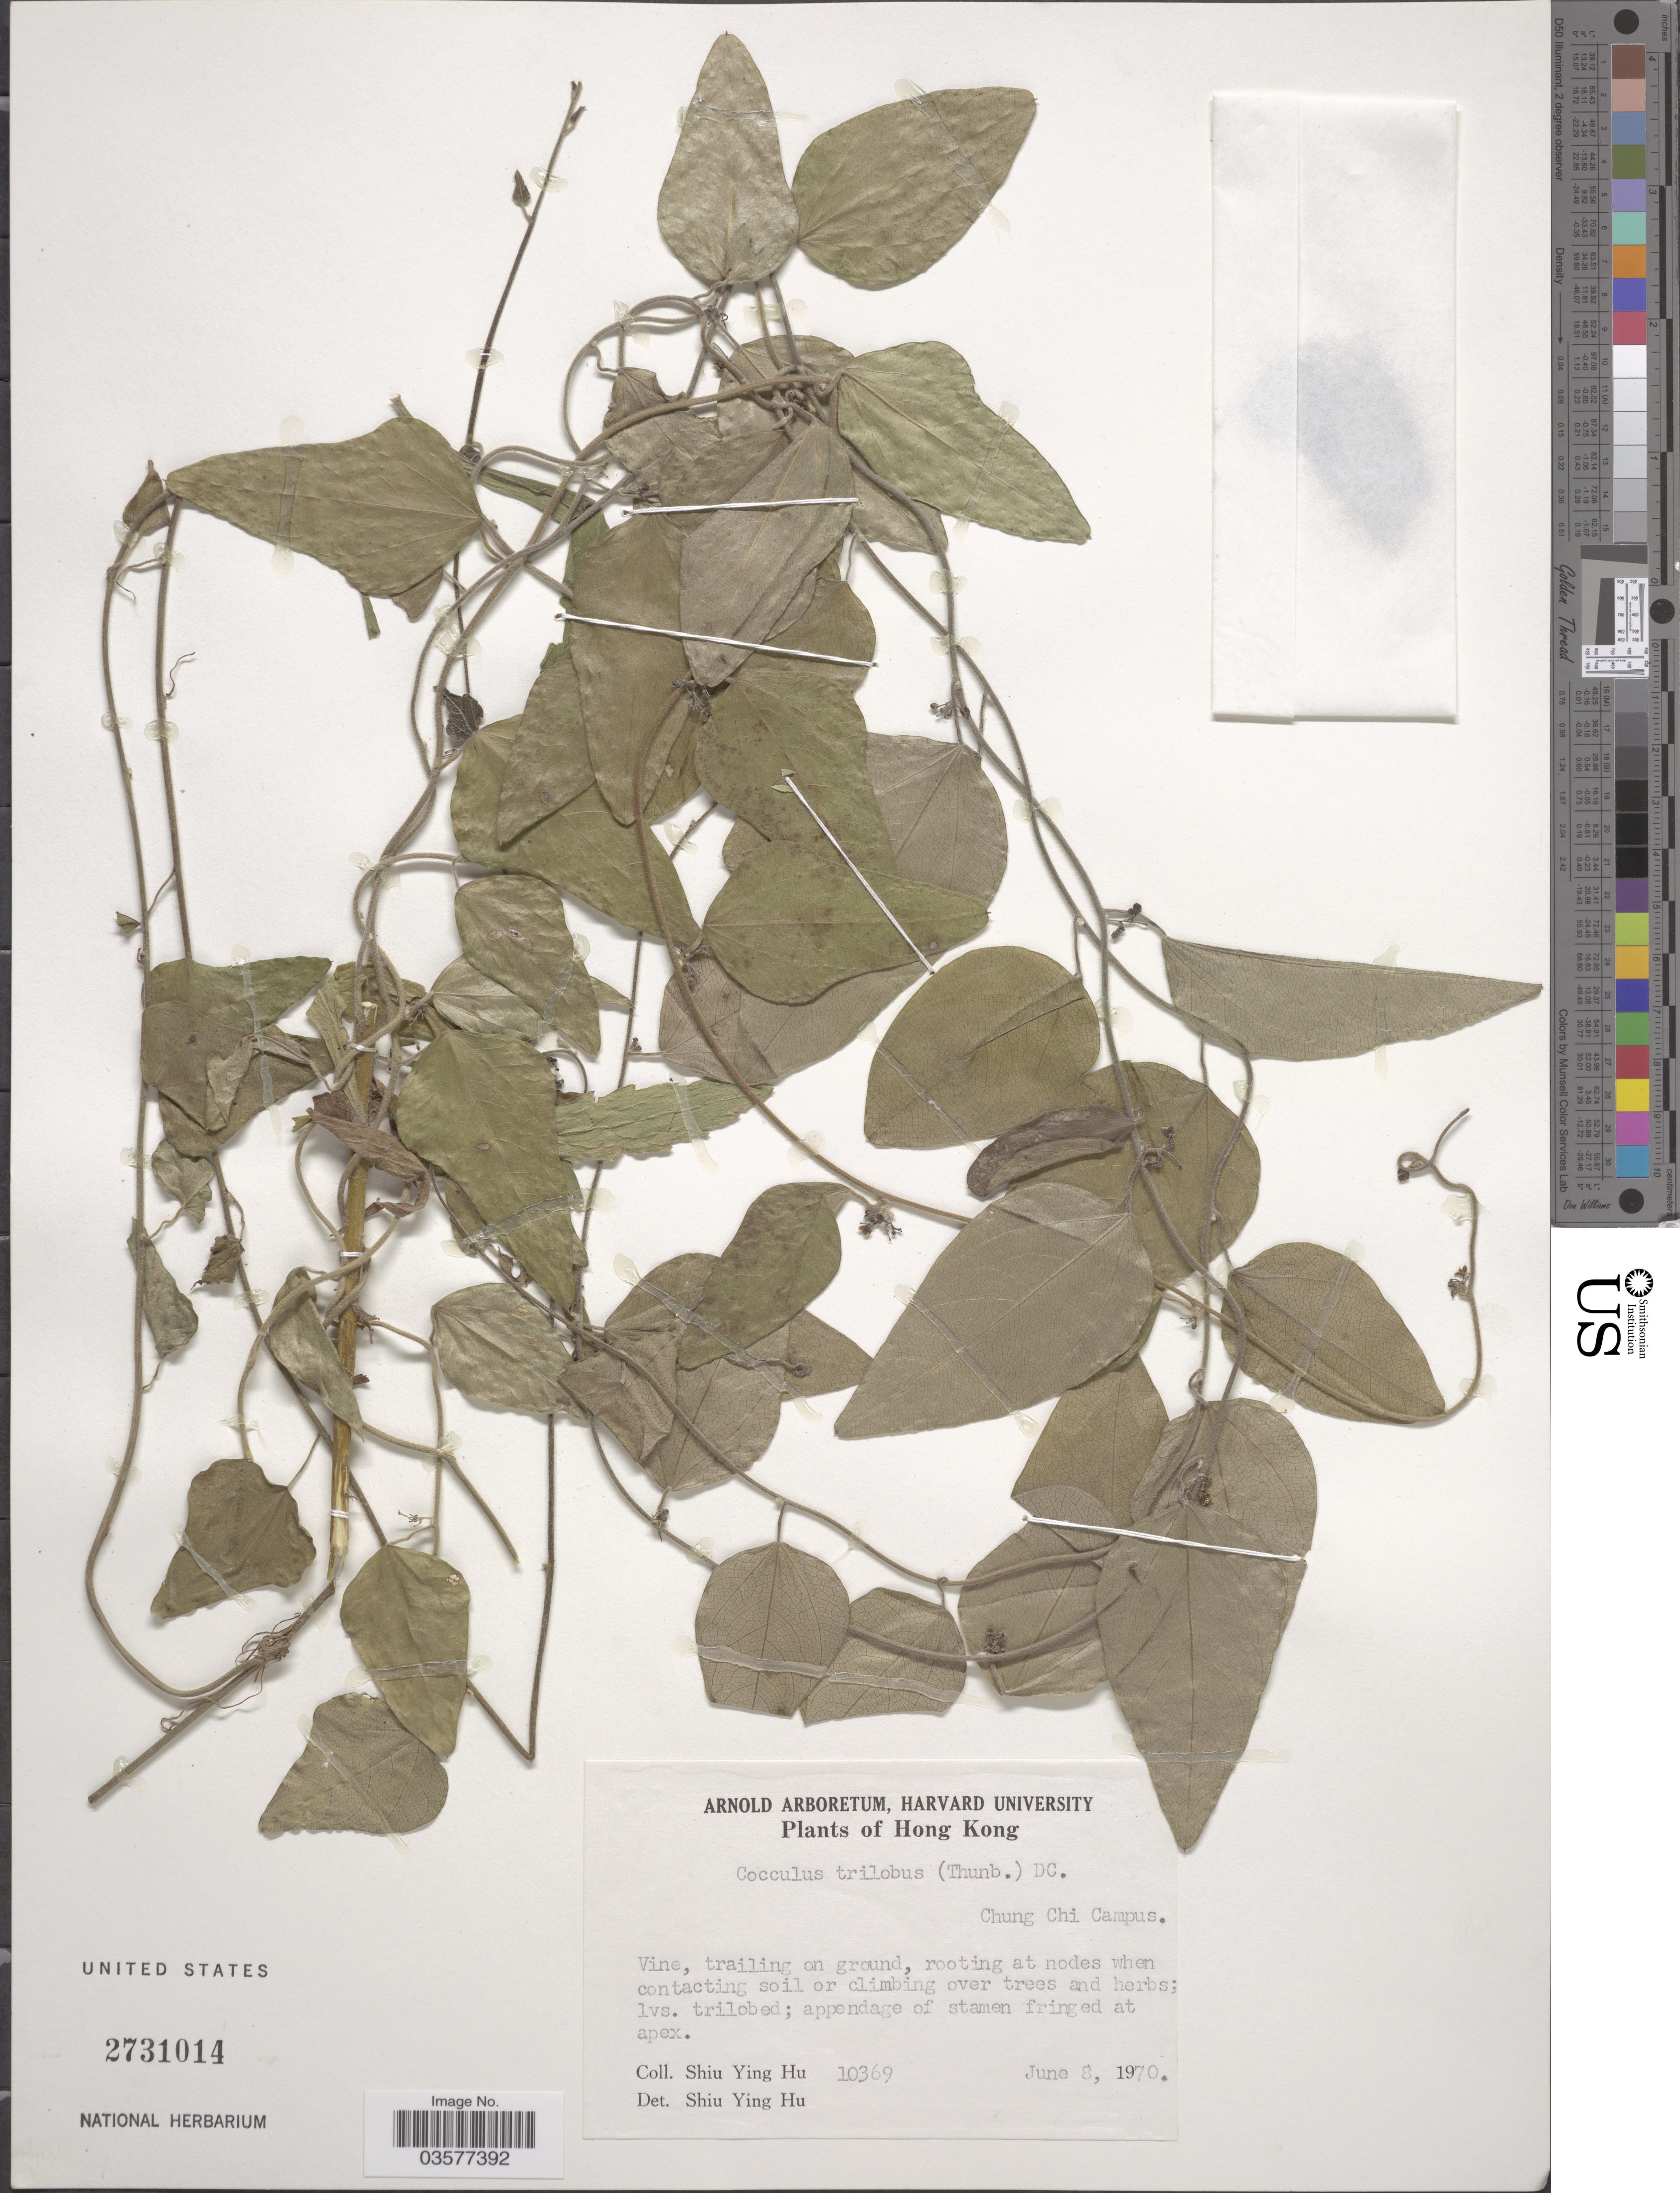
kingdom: Plantae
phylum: Tracheophyta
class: Magnoliopsida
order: Ranunculales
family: Menispermaceae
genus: Cocculus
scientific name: Cocculus orbiculatus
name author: (L.) DC.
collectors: S. Y. Hu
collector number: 10369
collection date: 1970-06-08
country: China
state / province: Hong Kong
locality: Chung Chi Campus.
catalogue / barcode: US 2731014